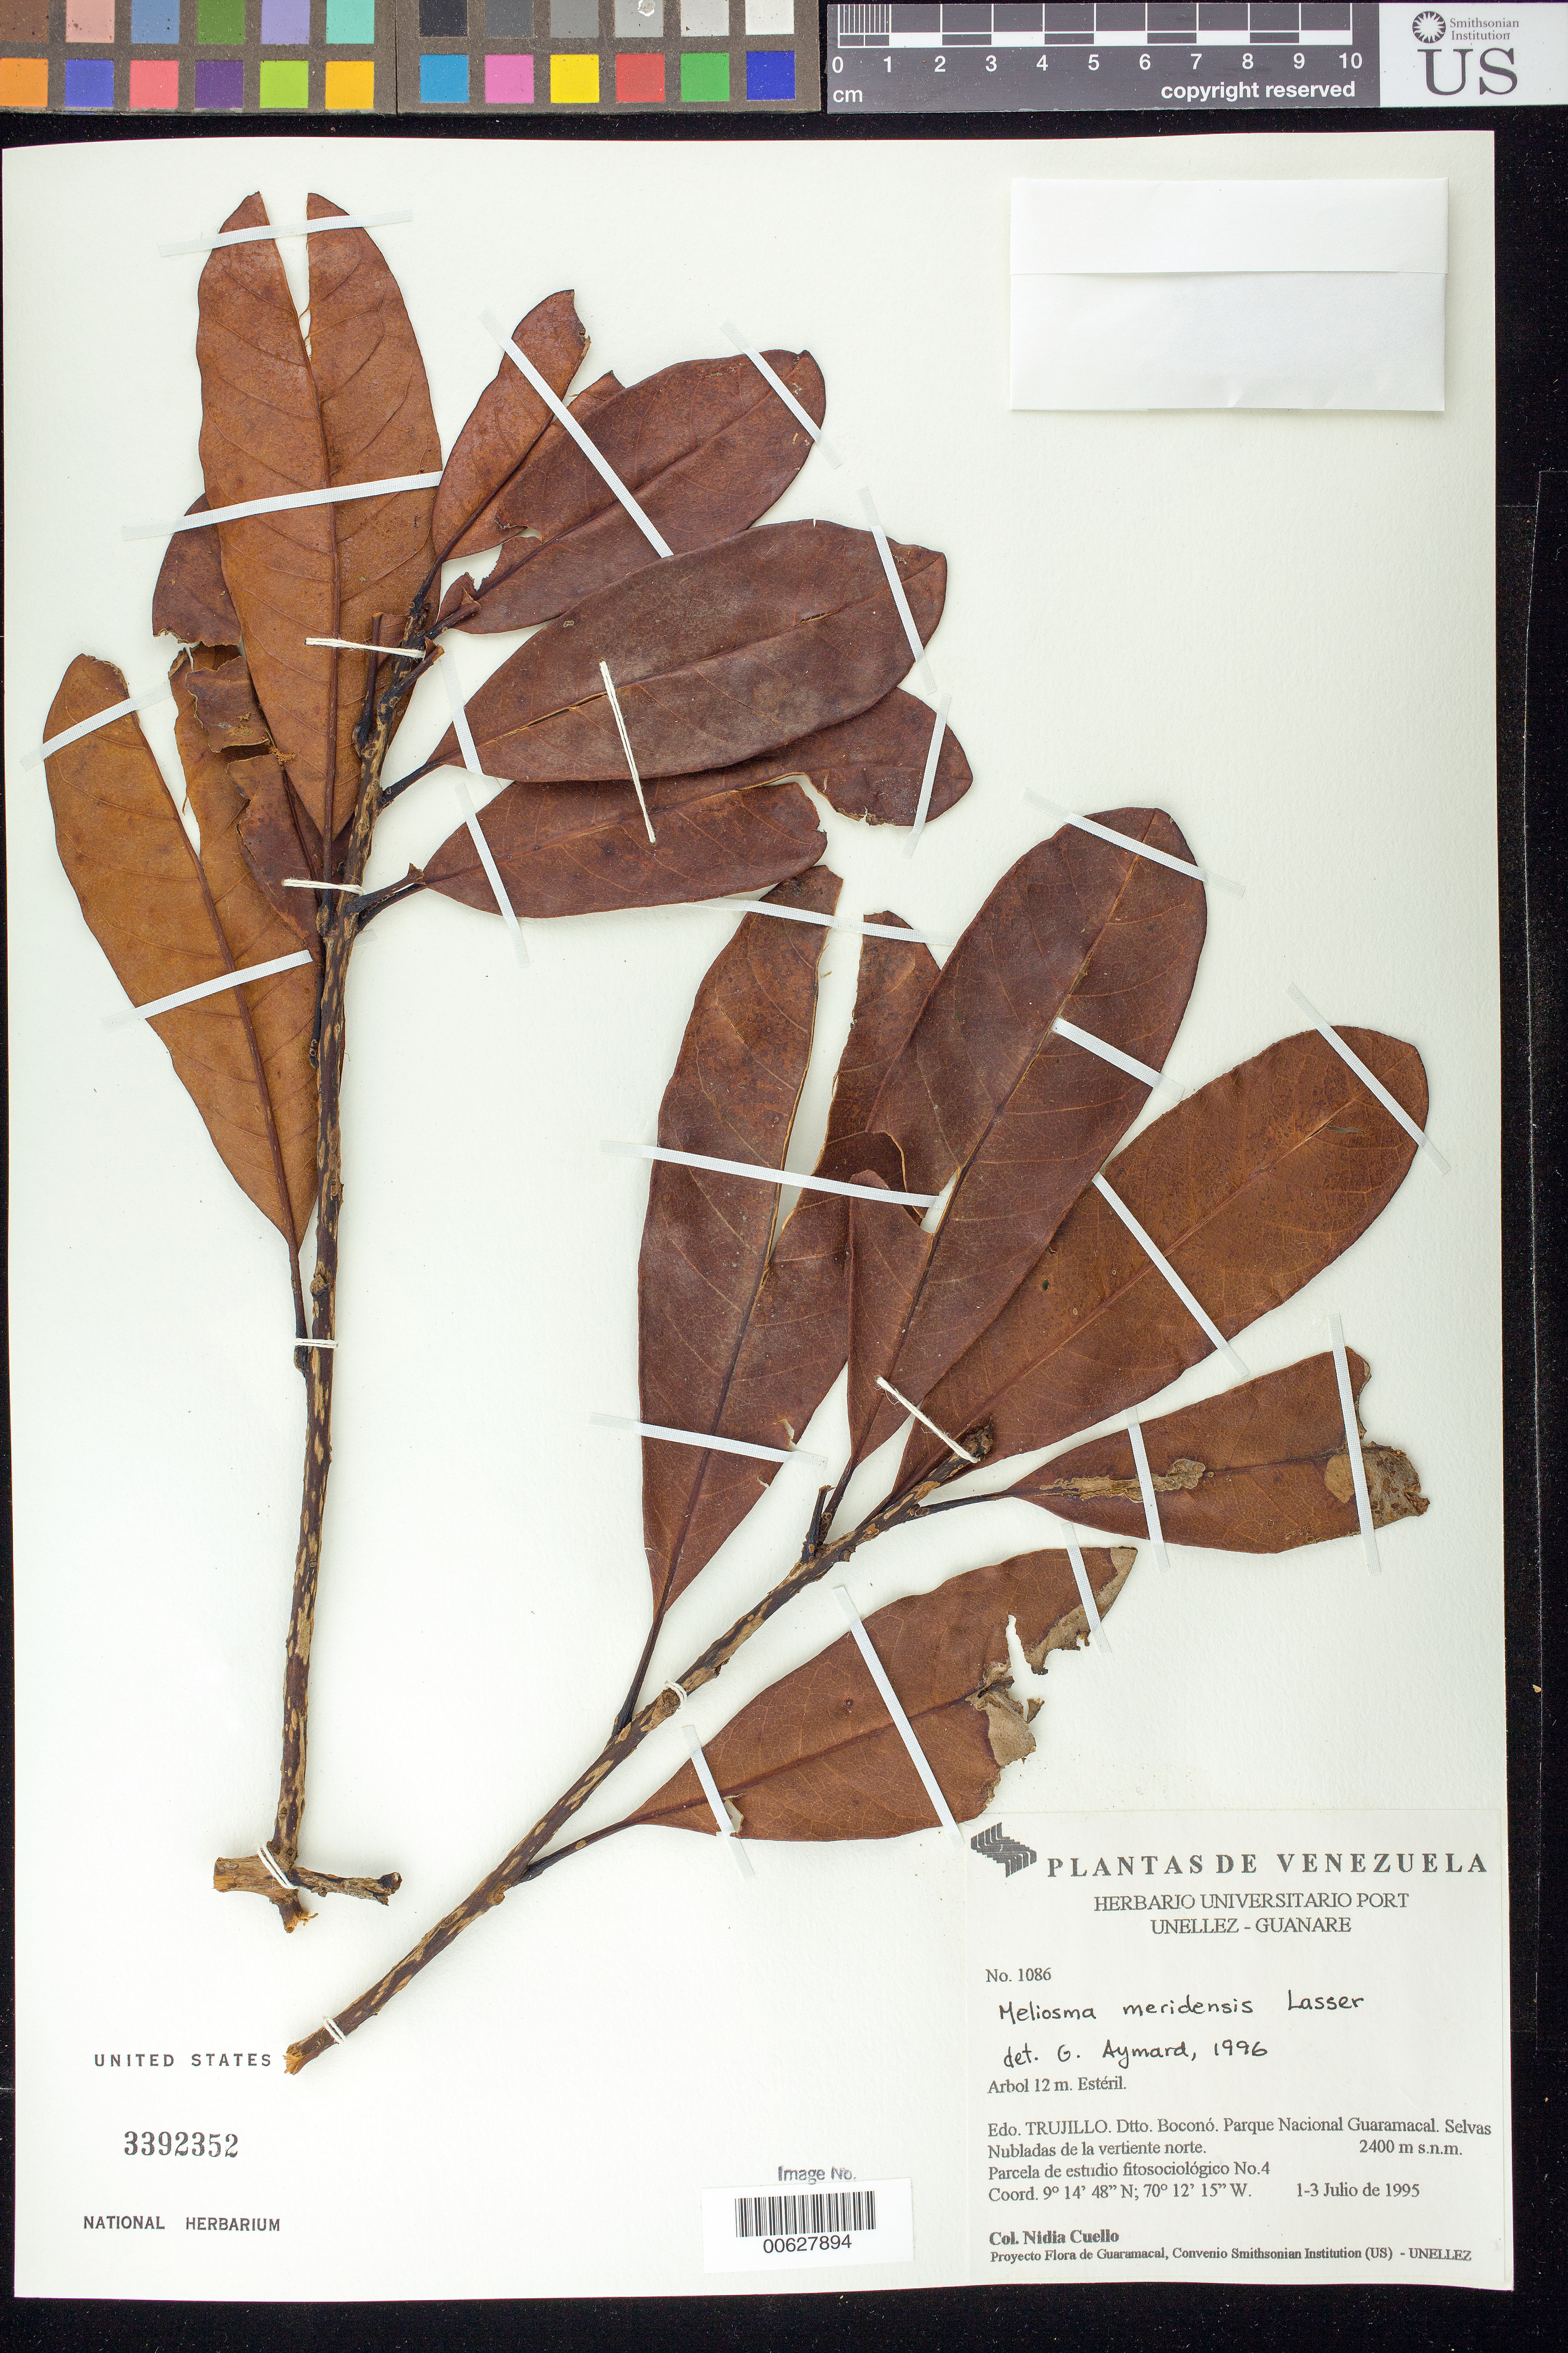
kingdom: Plantae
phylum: Tracheophyta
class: Magnoliopsida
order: Proteales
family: Sabiaceae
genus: Meliosma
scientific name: Meliosma meridensis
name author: Lasser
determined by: Aymard C., G. A., (PORT), Univ. Nac. Exp. de los Llanos Ezequiel Zamora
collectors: N. L. Cuello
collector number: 1086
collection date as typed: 01 Jul 1995 to 03 Jul 1995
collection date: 1995-07-01/1995-07-03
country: Venezuela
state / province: Trujillo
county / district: Boconó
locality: Parque Nacional Guaramacal. Vertiente N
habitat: Selvas nubladas de la vertiente norte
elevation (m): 2400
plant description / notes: MO, PORT, US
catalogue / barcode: US 3392352